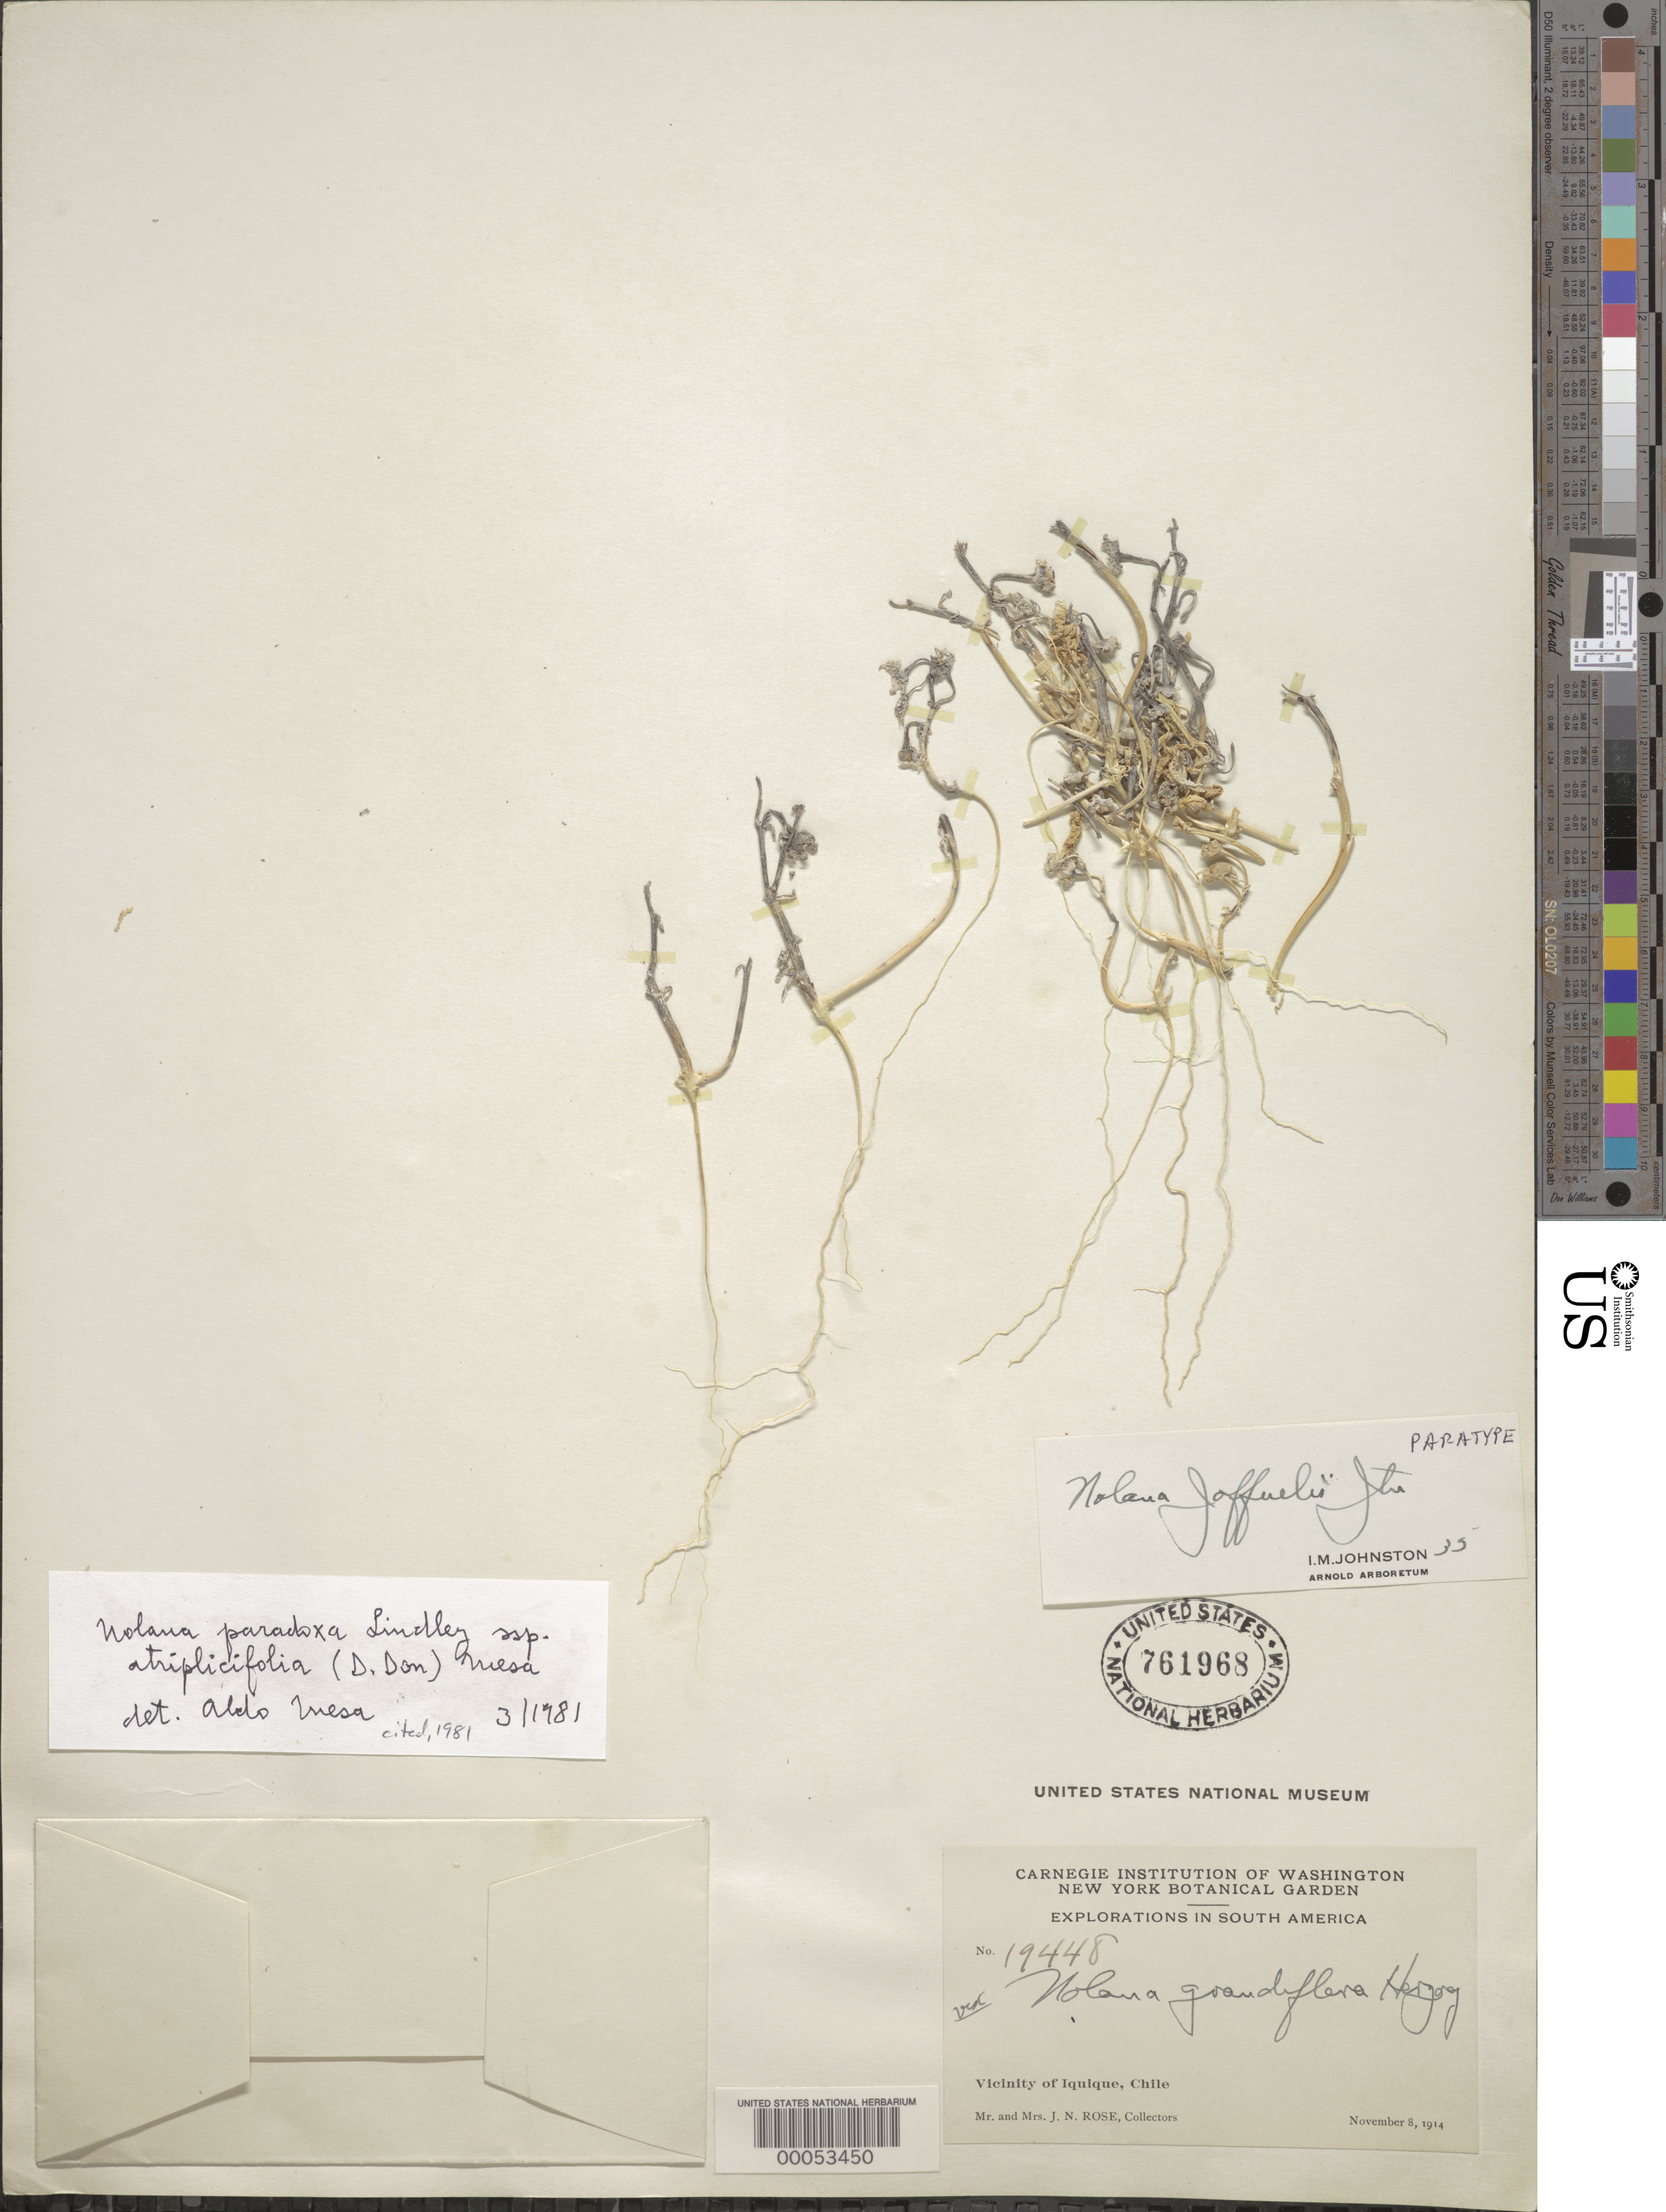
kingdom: Plantae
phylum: Tracheophyta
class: Magnoliopsida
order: Solanales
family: Solanaceae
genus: Nolana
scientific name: Nolana paradoxa subsp. atriplicifolia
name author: (Reider) Mesa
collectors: J. N. Rose & J. N. Rose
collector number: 19448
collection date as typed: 08 Nov 1914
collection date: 1914-11-08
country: Chile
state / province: Tarapacá (I)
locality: Vicinity of iquique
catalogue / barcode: US 761968